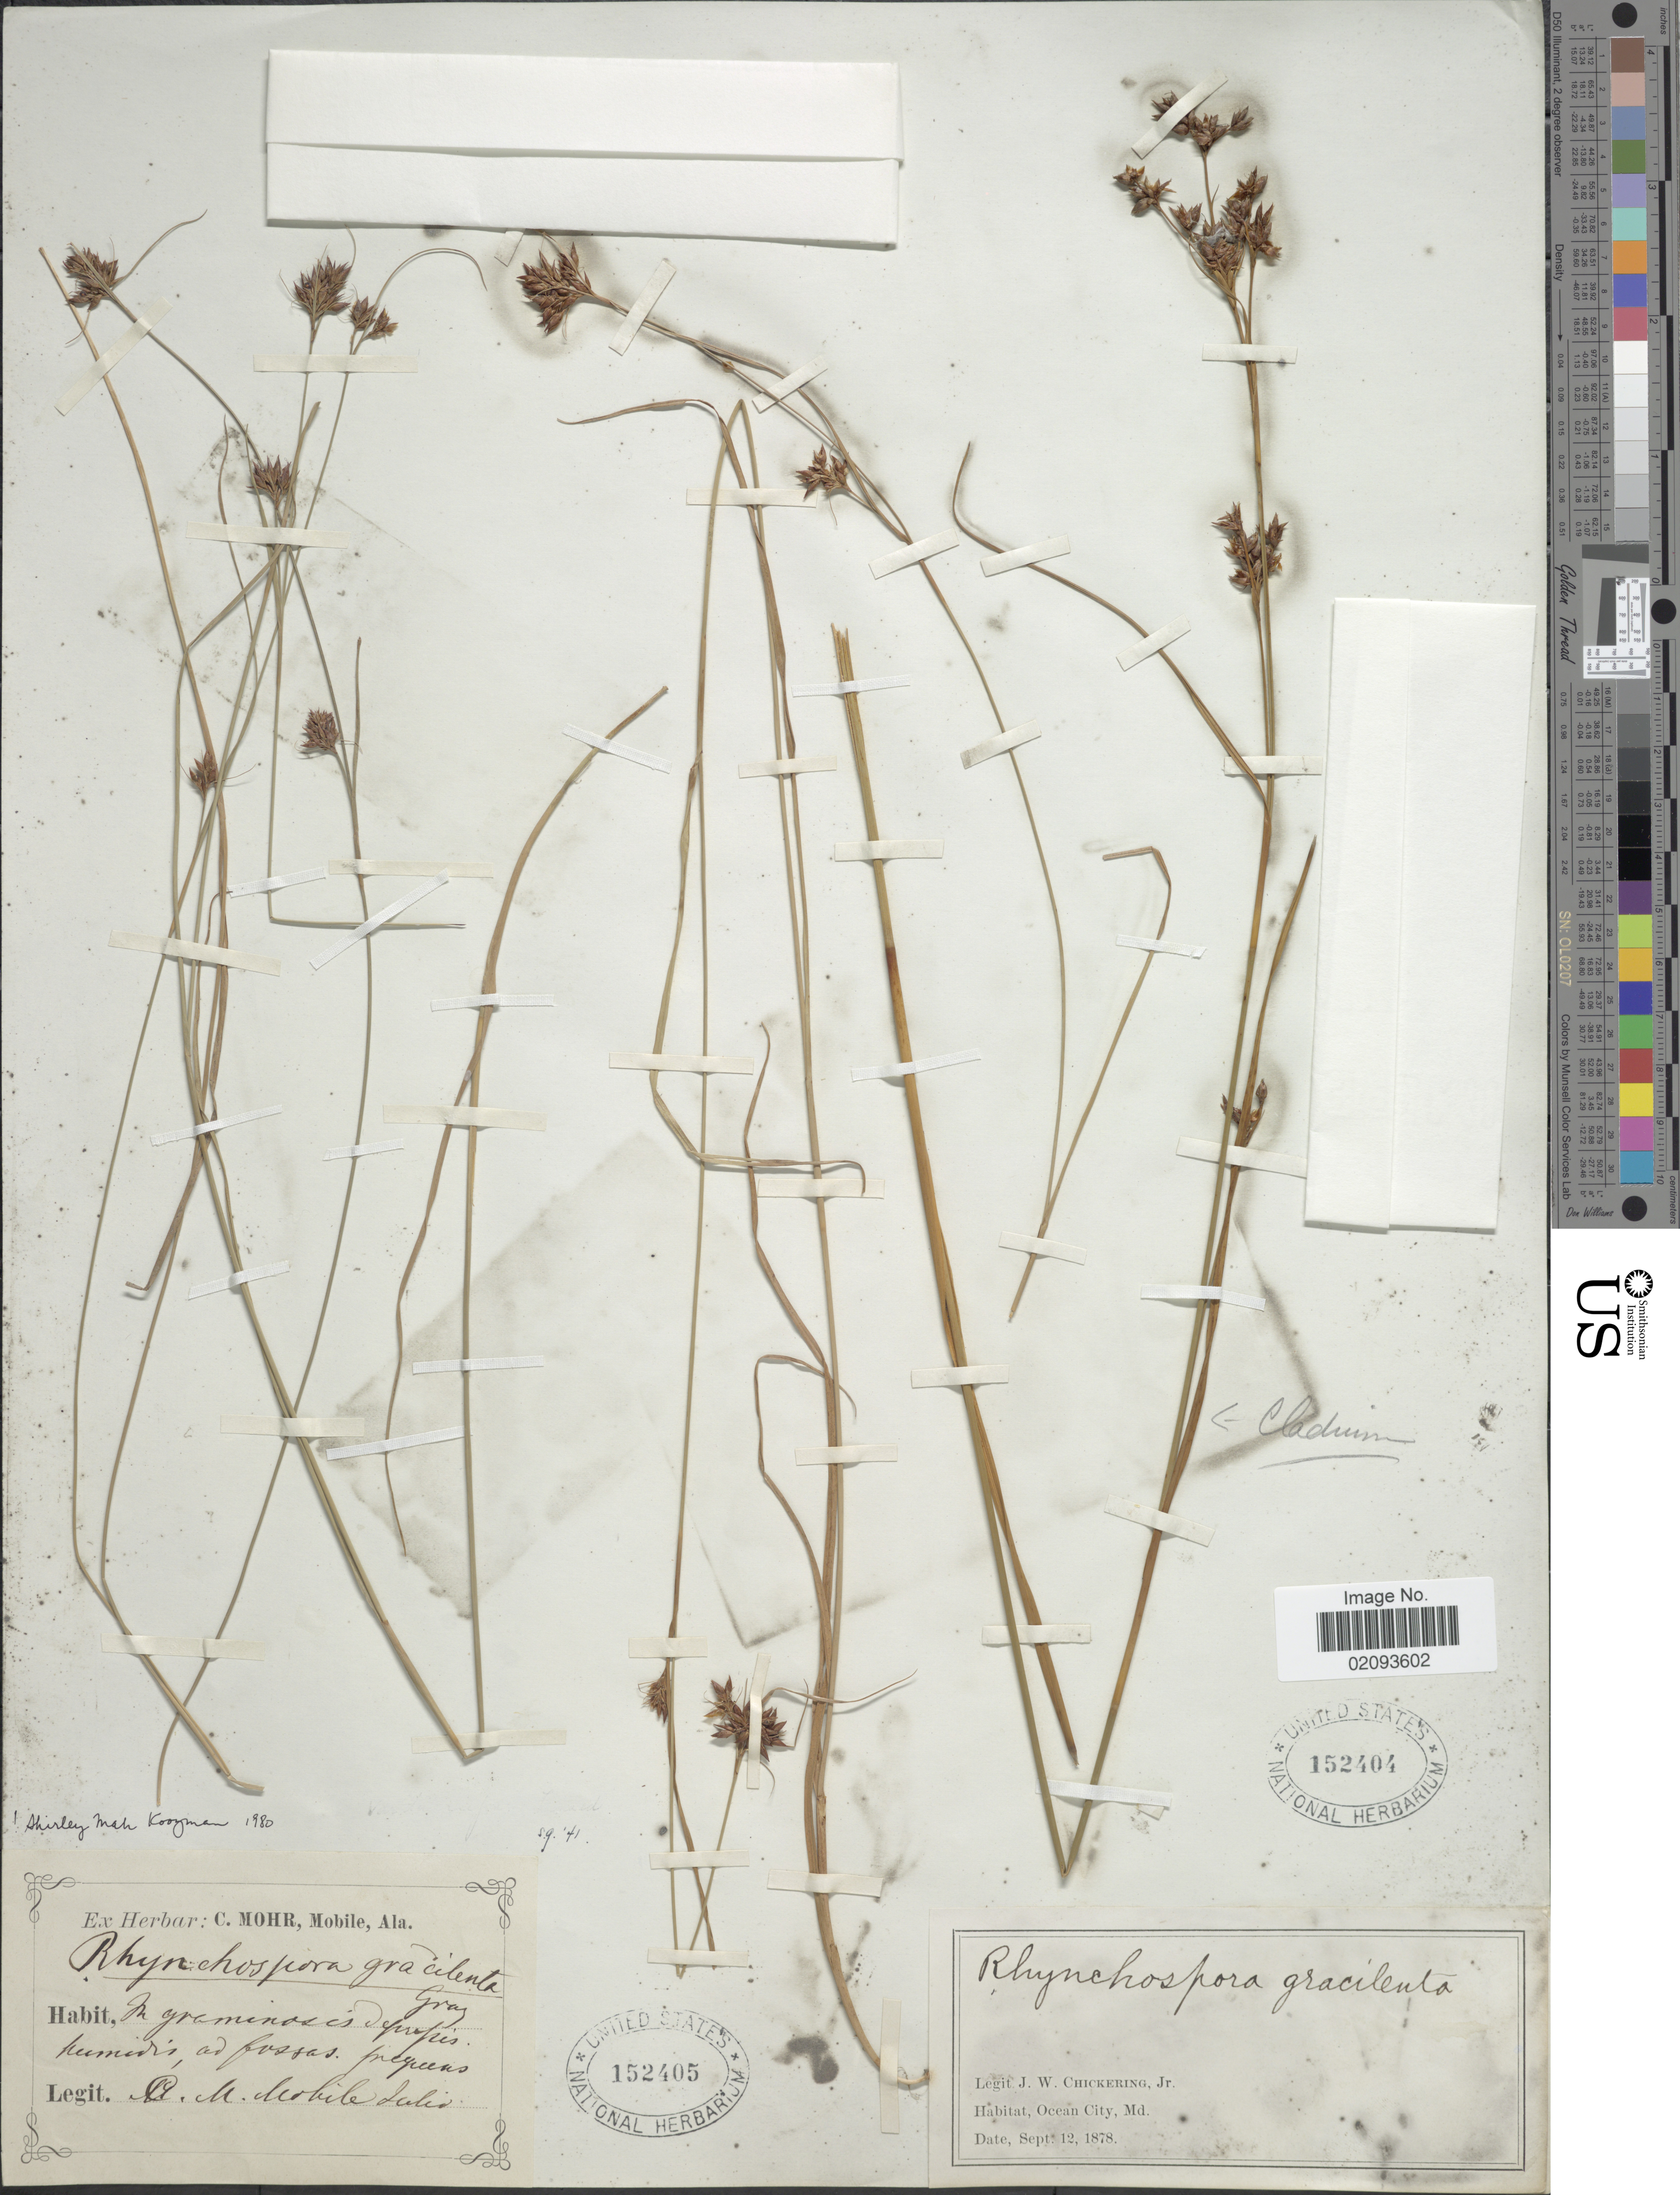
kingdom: Plantae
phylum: Tracheophyta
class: Liliopsida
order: Poales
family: Cyperaceae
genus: Rhynchospora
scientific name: Rhynchospora gracilenta A. Gray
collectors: J. W. Chickering Jr.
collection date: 1878-09-12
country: United States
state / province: Maryland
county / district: Worcester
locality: Ocean City, Md.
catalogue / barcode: US 152404